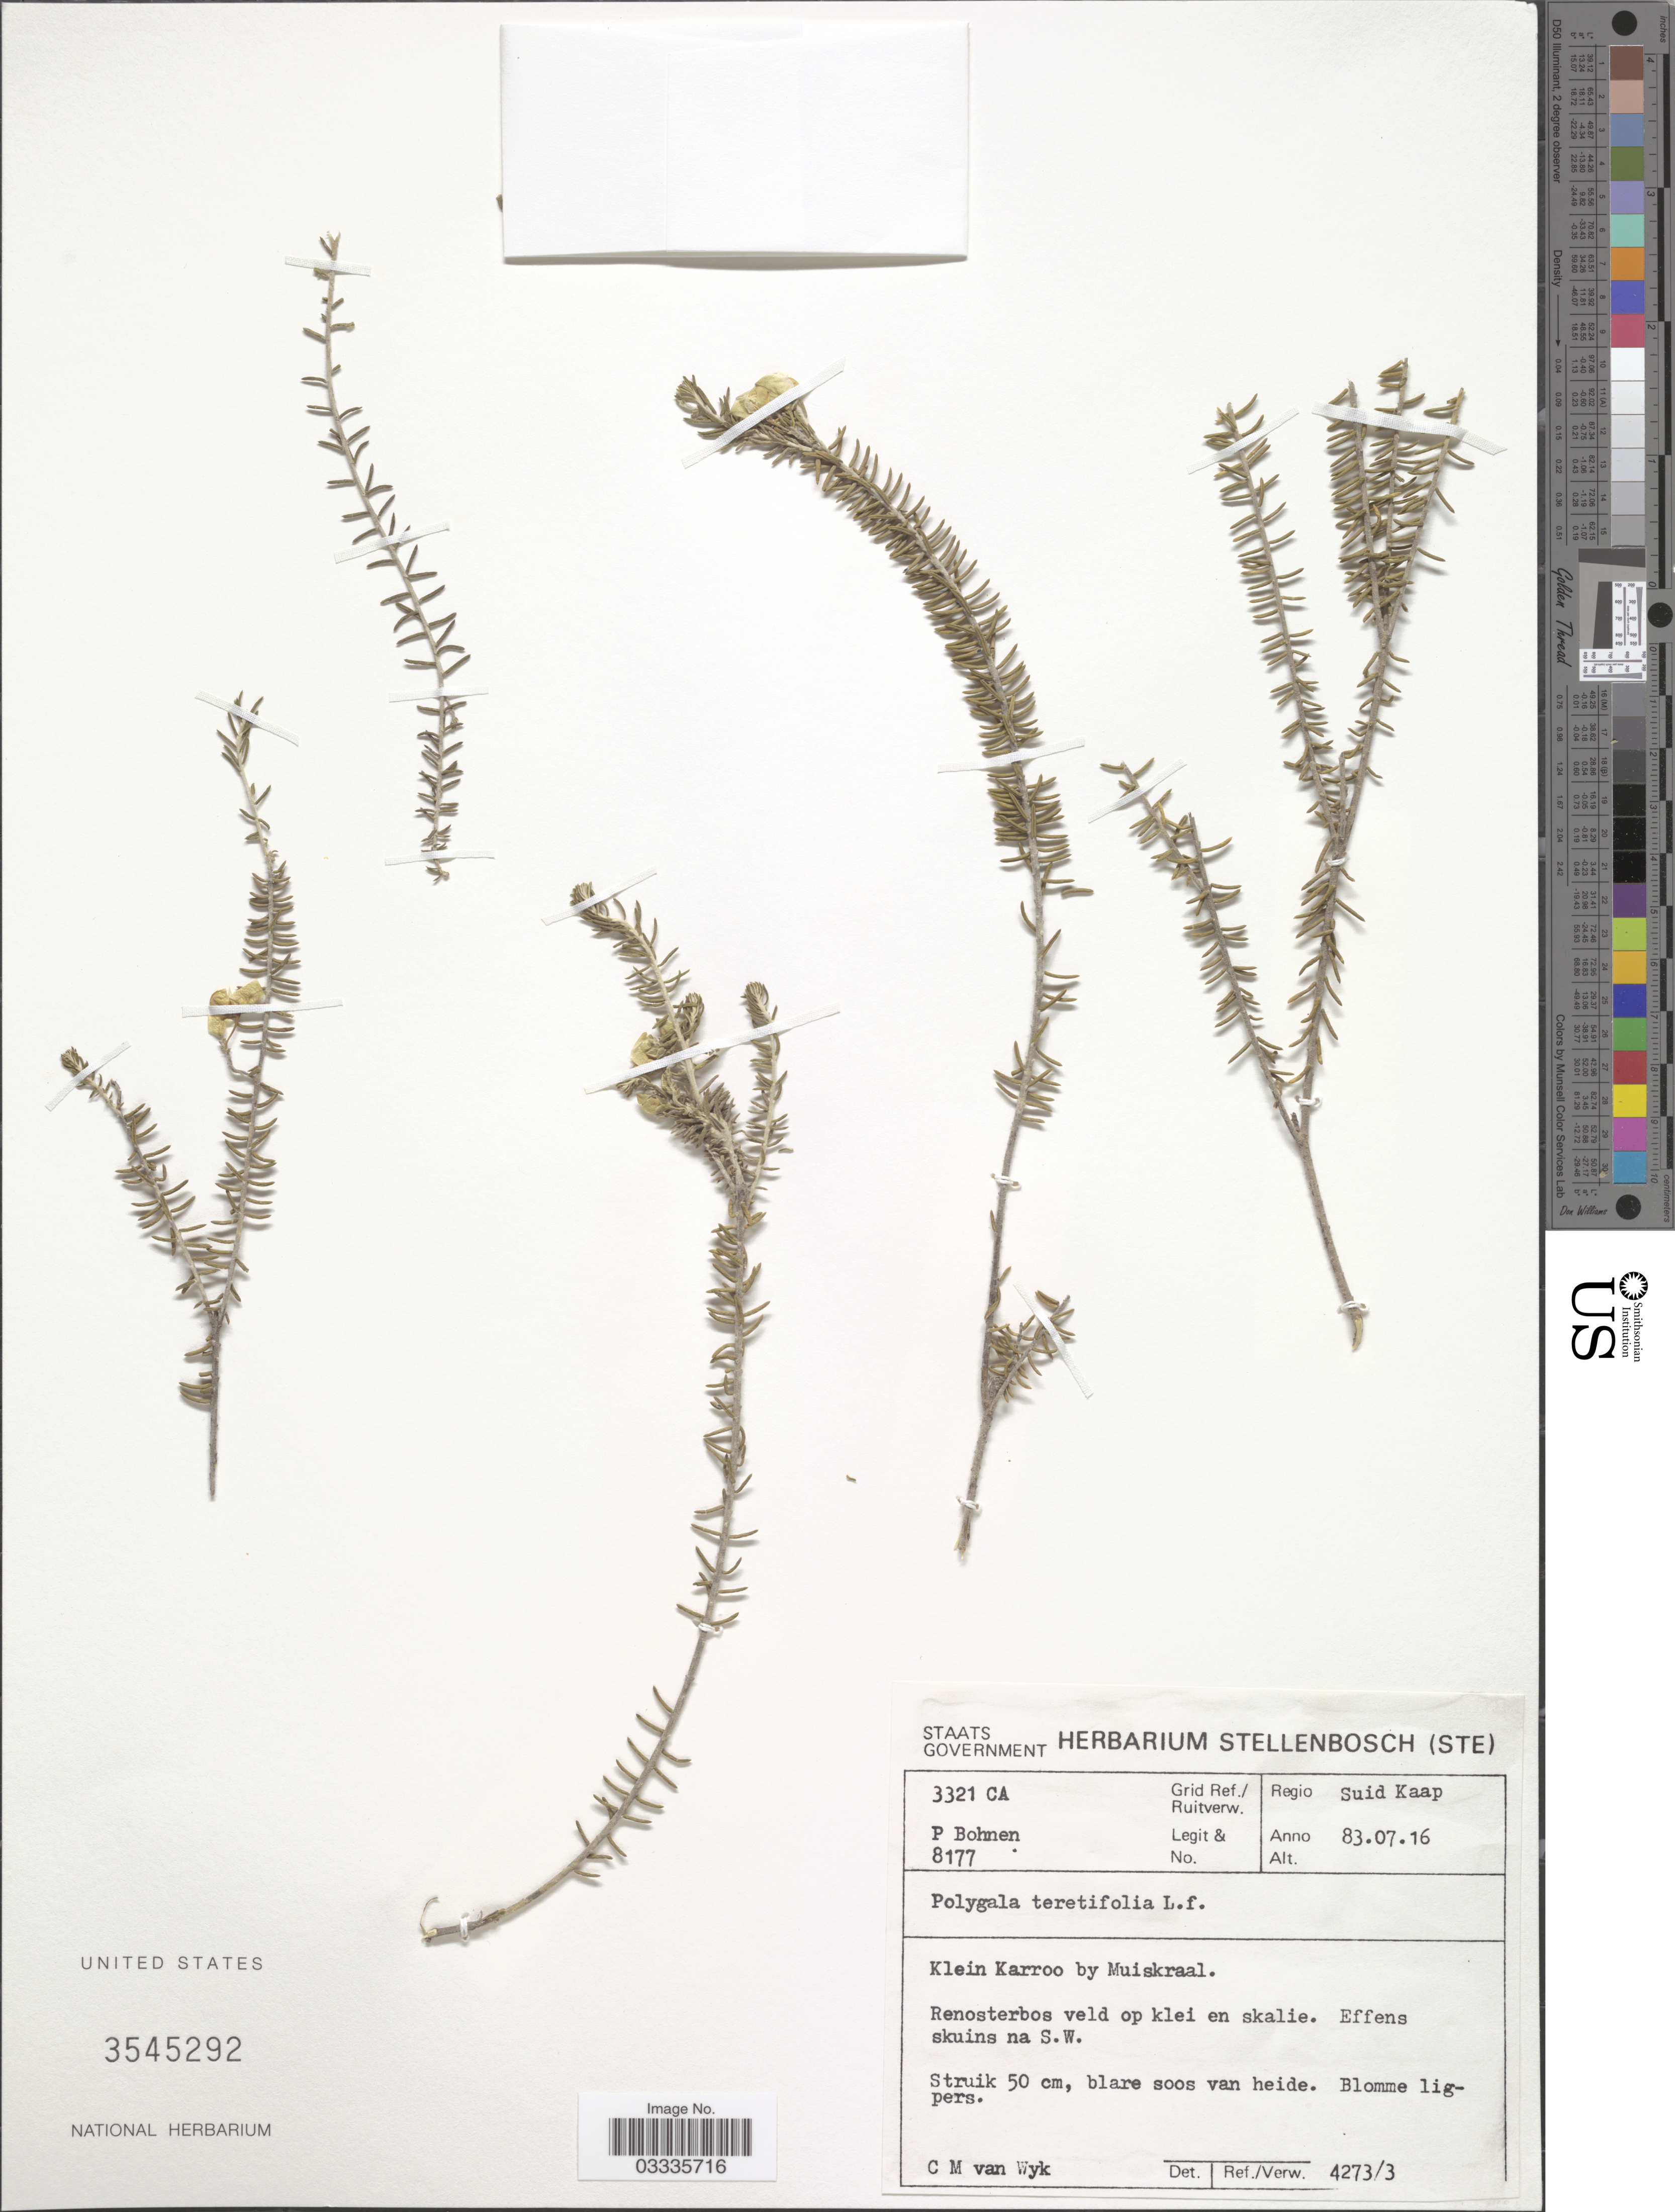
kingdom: Plantae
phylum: Tracheophyta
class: Magnoliopsida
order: Fabales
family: Polygalaceae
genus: Polygala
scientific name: Polygala teretifolia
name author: L. f.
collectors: P. Bohnen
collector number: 8177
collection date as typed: Transcribed d/m/y: 16/7/83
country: South Africa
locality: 3321 CA Grid Ref./Ruitverw. Regio Suid Kaap. Klein Karroo by Muiskraal. Effens skuins na S.W.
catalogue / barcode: US 3545292